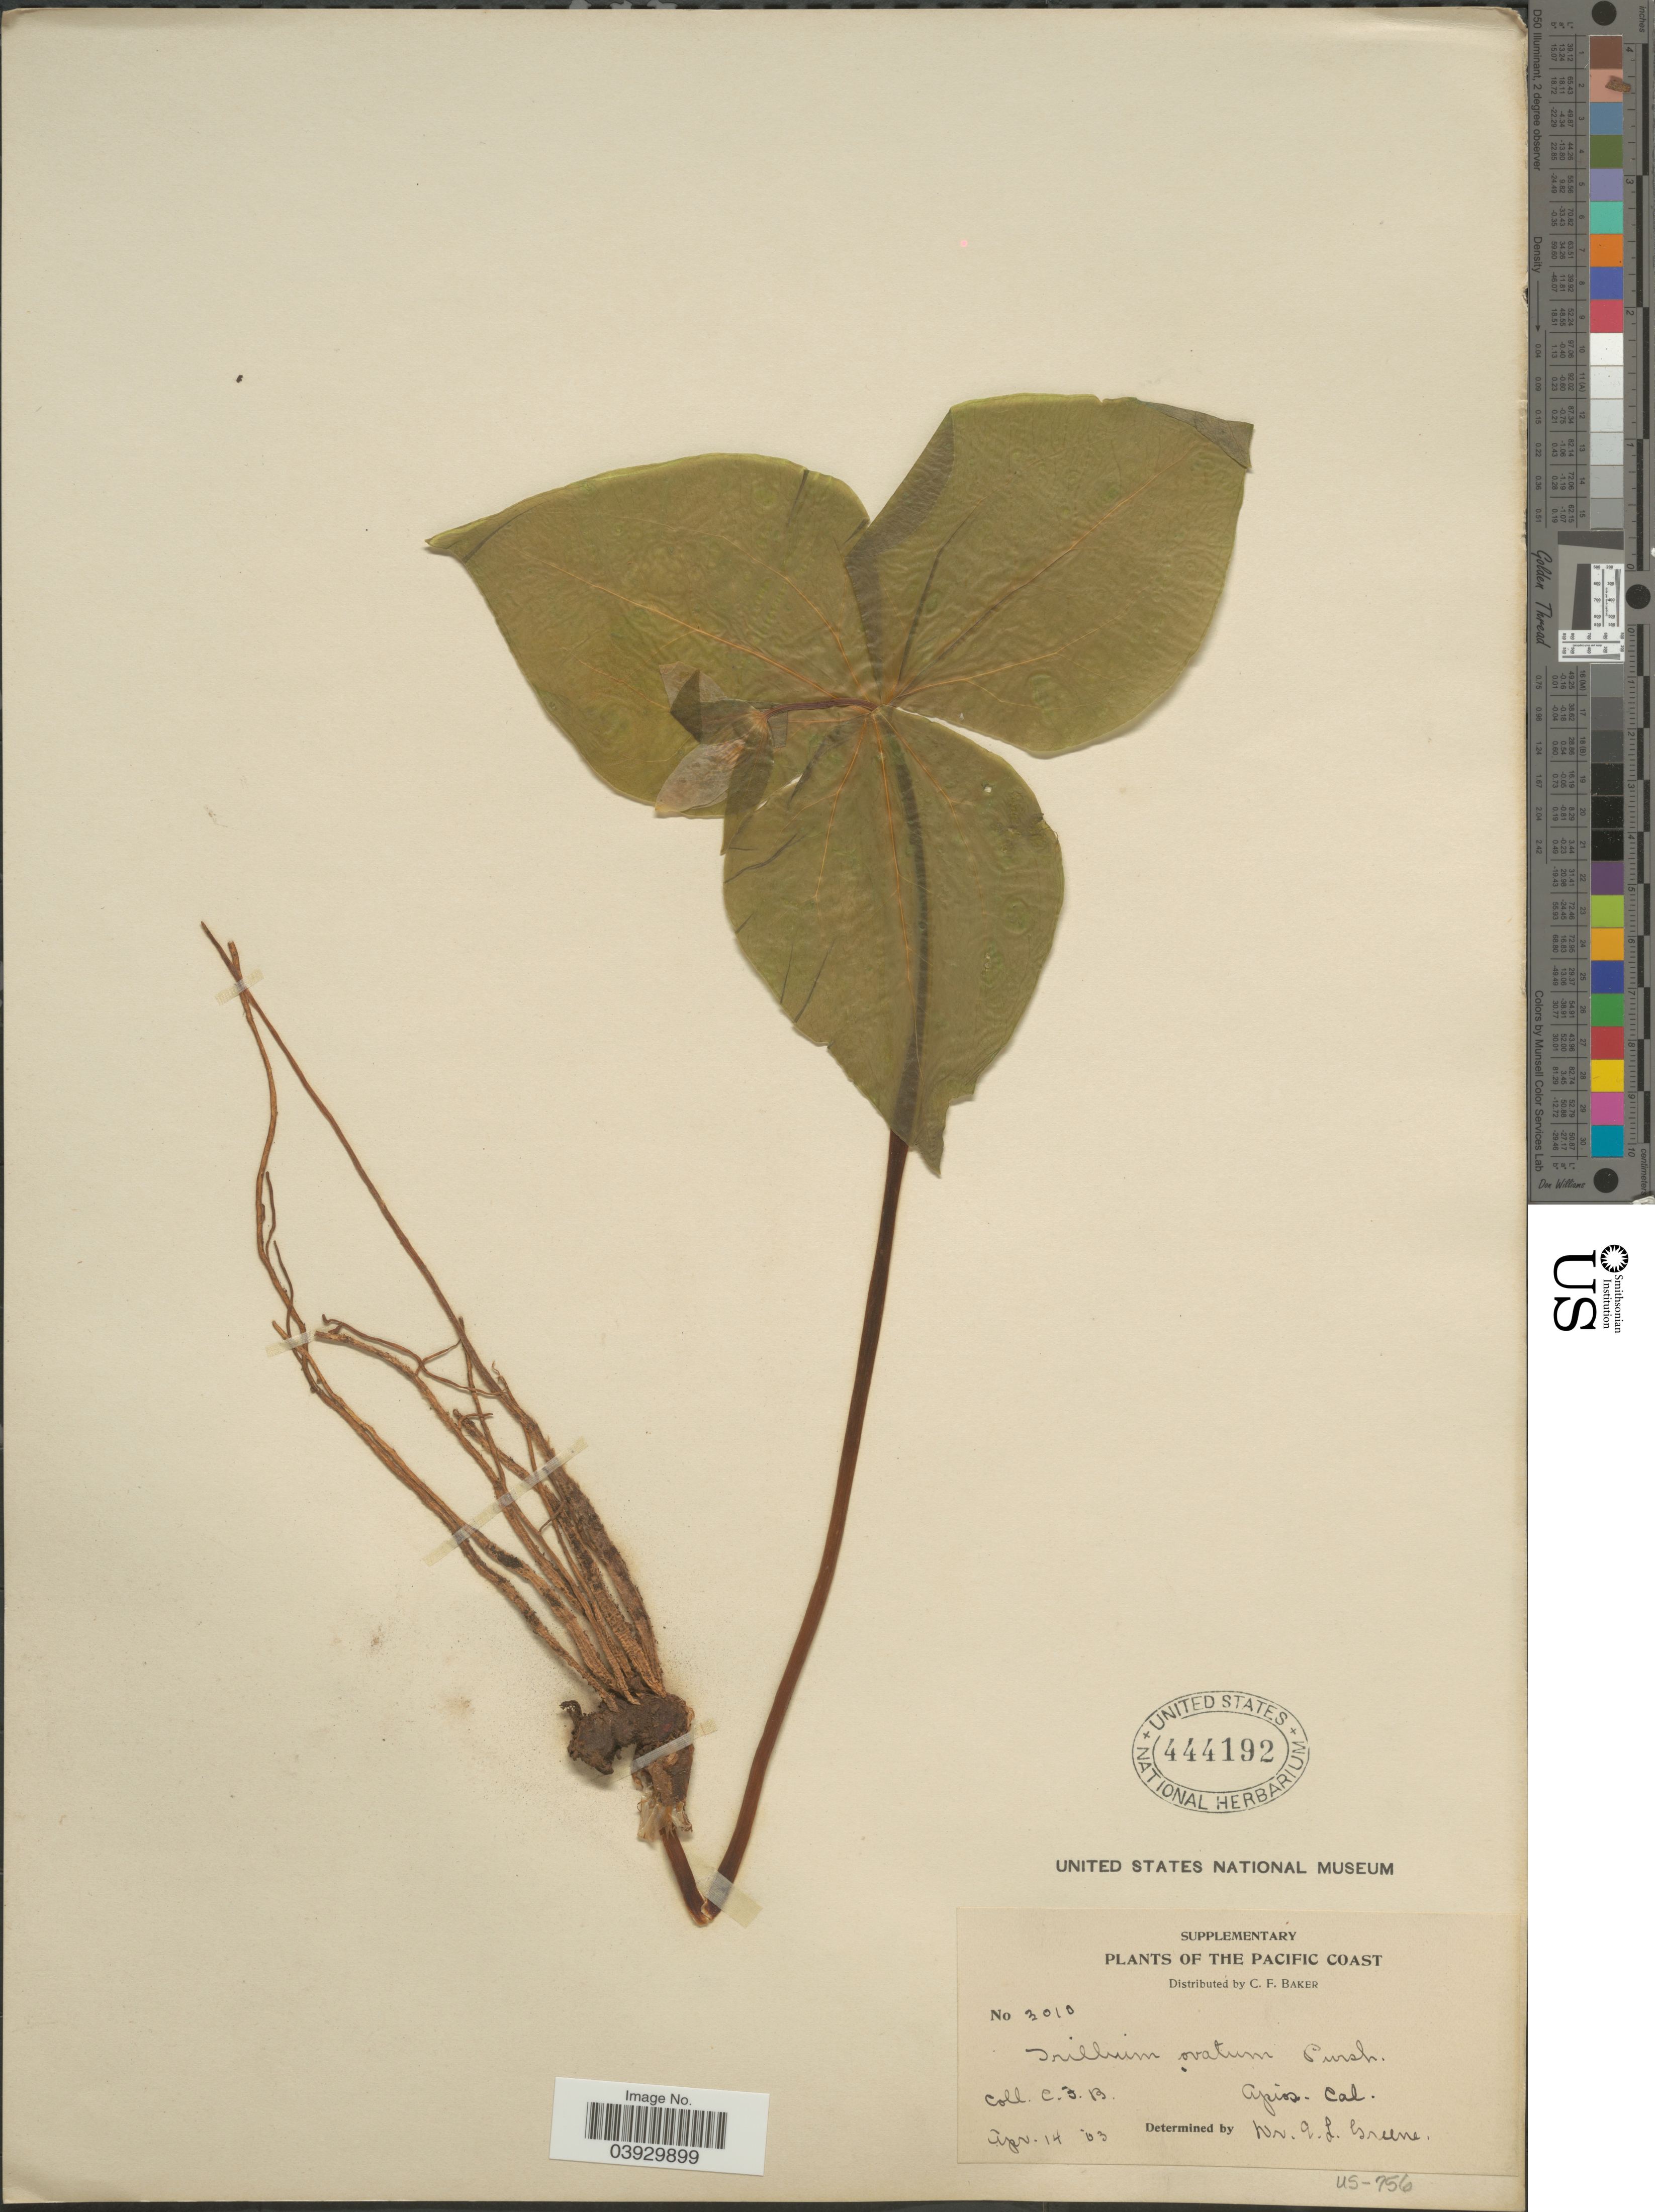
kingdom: Plantae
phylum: Tracheophyta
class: Liliopsida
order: Liliales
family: Melanthiaceae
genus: Trillium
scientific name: Trillium ovatum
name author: Pursh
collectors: C. F. Baker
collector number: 3010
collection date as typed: Transcribed d/m/y: 14/4/3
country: United States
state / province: California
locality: The Pacific Coast. Aptos.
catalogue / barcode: US 444192